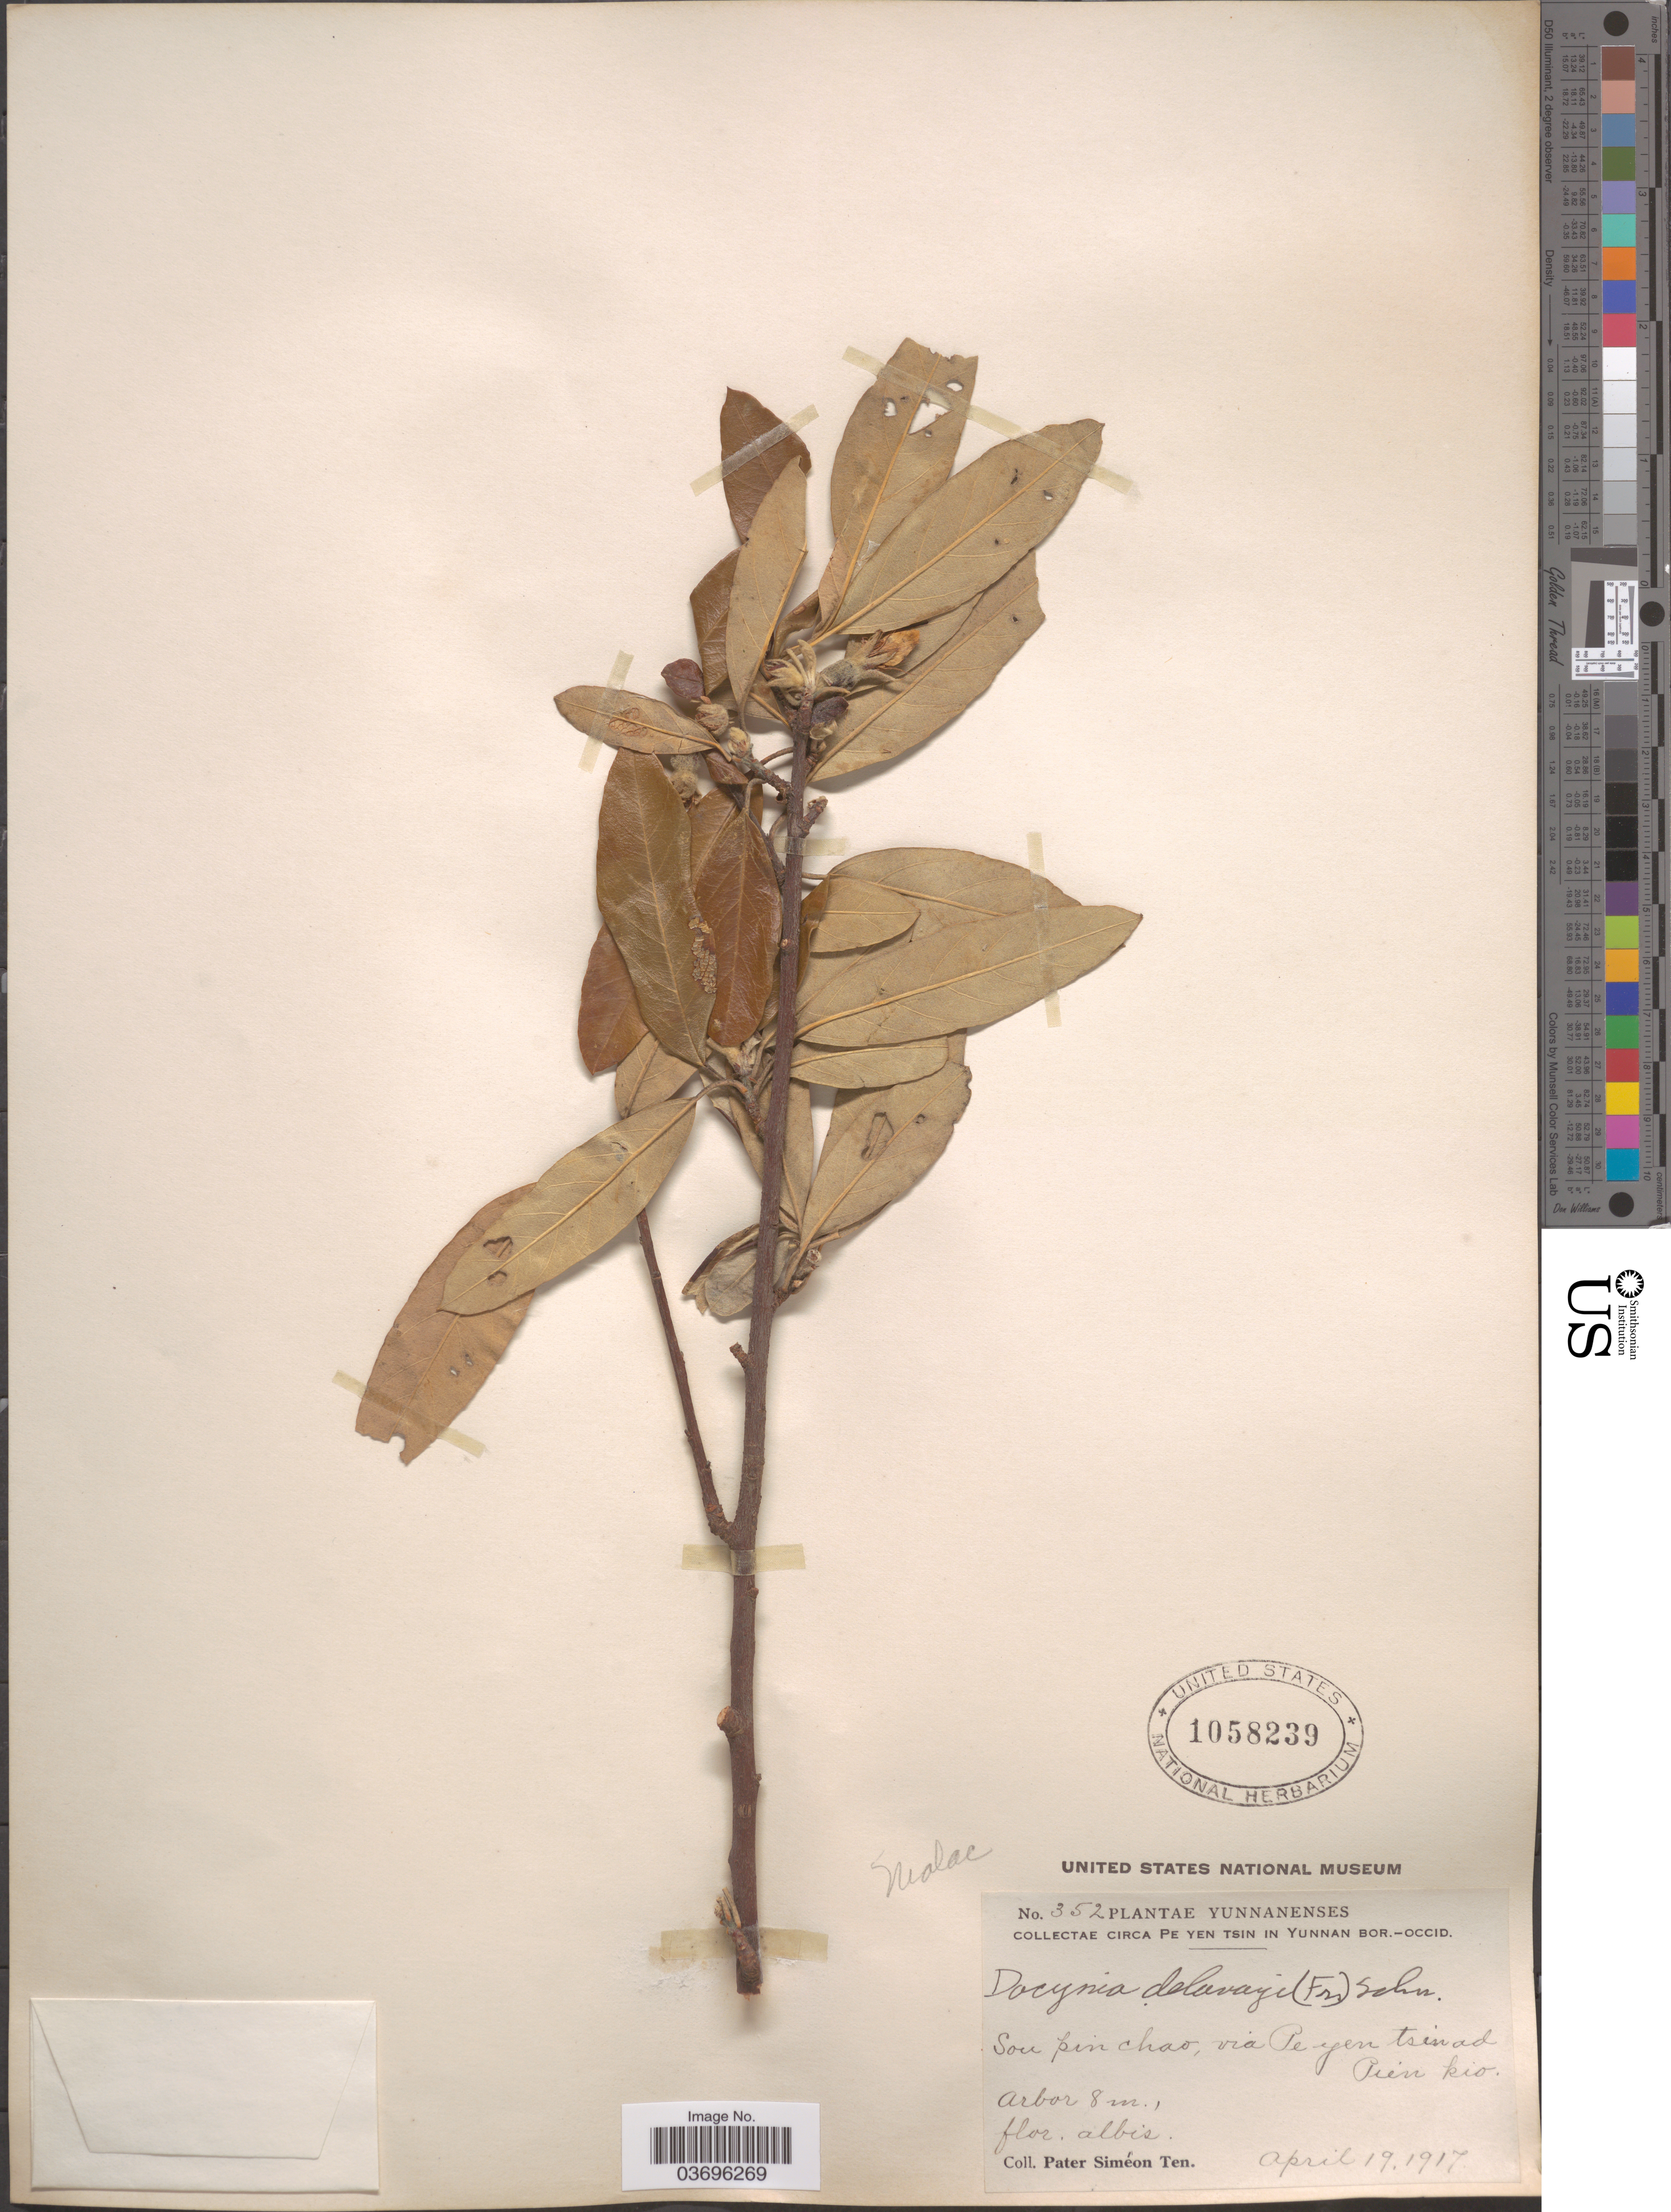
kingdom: Plantae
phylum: Tracheophyta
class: Magnoliopsida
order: Rosales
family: Rosaceae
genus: Docynia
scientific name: Docynia delavayi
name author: C.K. Schneid.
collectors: P. S. Ten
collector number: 352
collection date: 1917-04-19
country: China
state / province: Yunnan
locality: Circa Pe Yen Tsin in Yunnan Bor.-Occid. Sou [interpreted] pin chao, via Pe yen tsin ad Pien kio.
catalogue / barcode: US 1058239